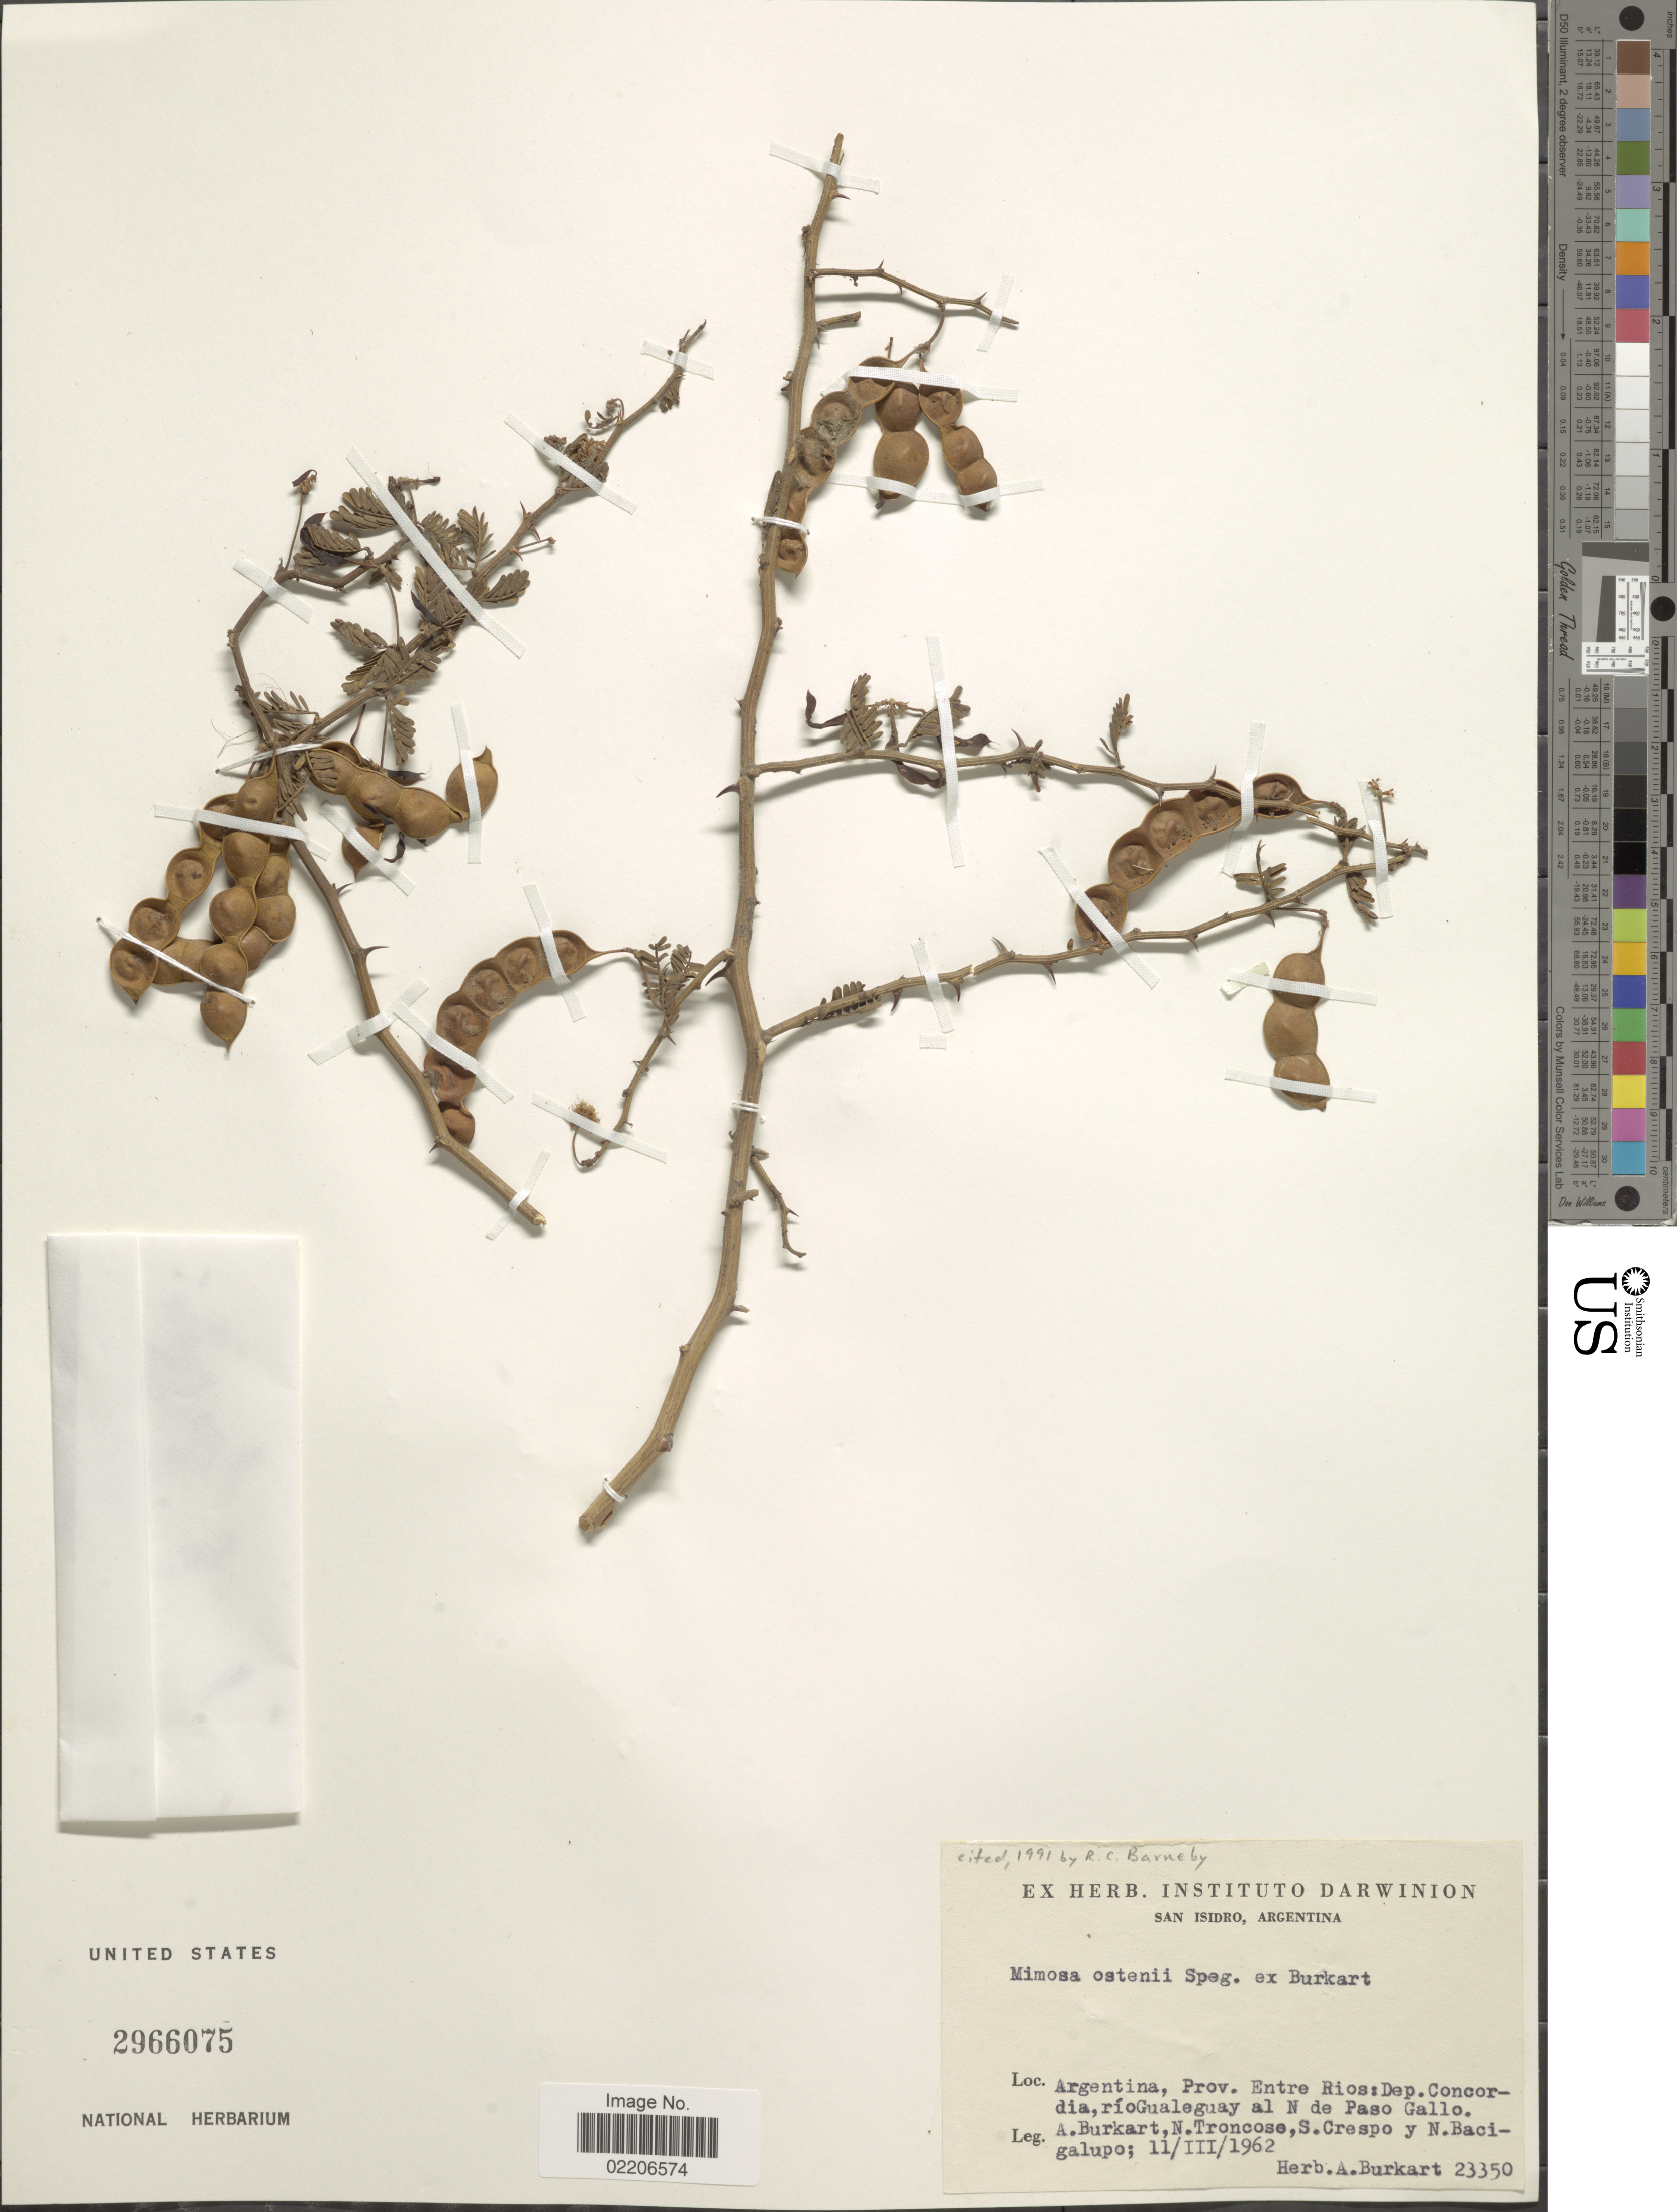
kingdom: Plantae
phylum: Tracheophyta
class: Magnoliopsida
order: Fabales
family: Fabaceae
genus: Mimosa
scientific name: Mimosa ostenii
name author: Speg. ex Herter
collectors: A. E. Burkart, N. Troncoso, S. Crespo & N. M. Bacigalupo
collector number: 23350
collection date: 1962-03-11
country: Argentina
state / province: Entre Rios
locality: Argentina, Prov. Entre Rios: Dep. Concordia, río Gualeguay al N de Paso Gallo.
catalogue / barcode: US 2966075